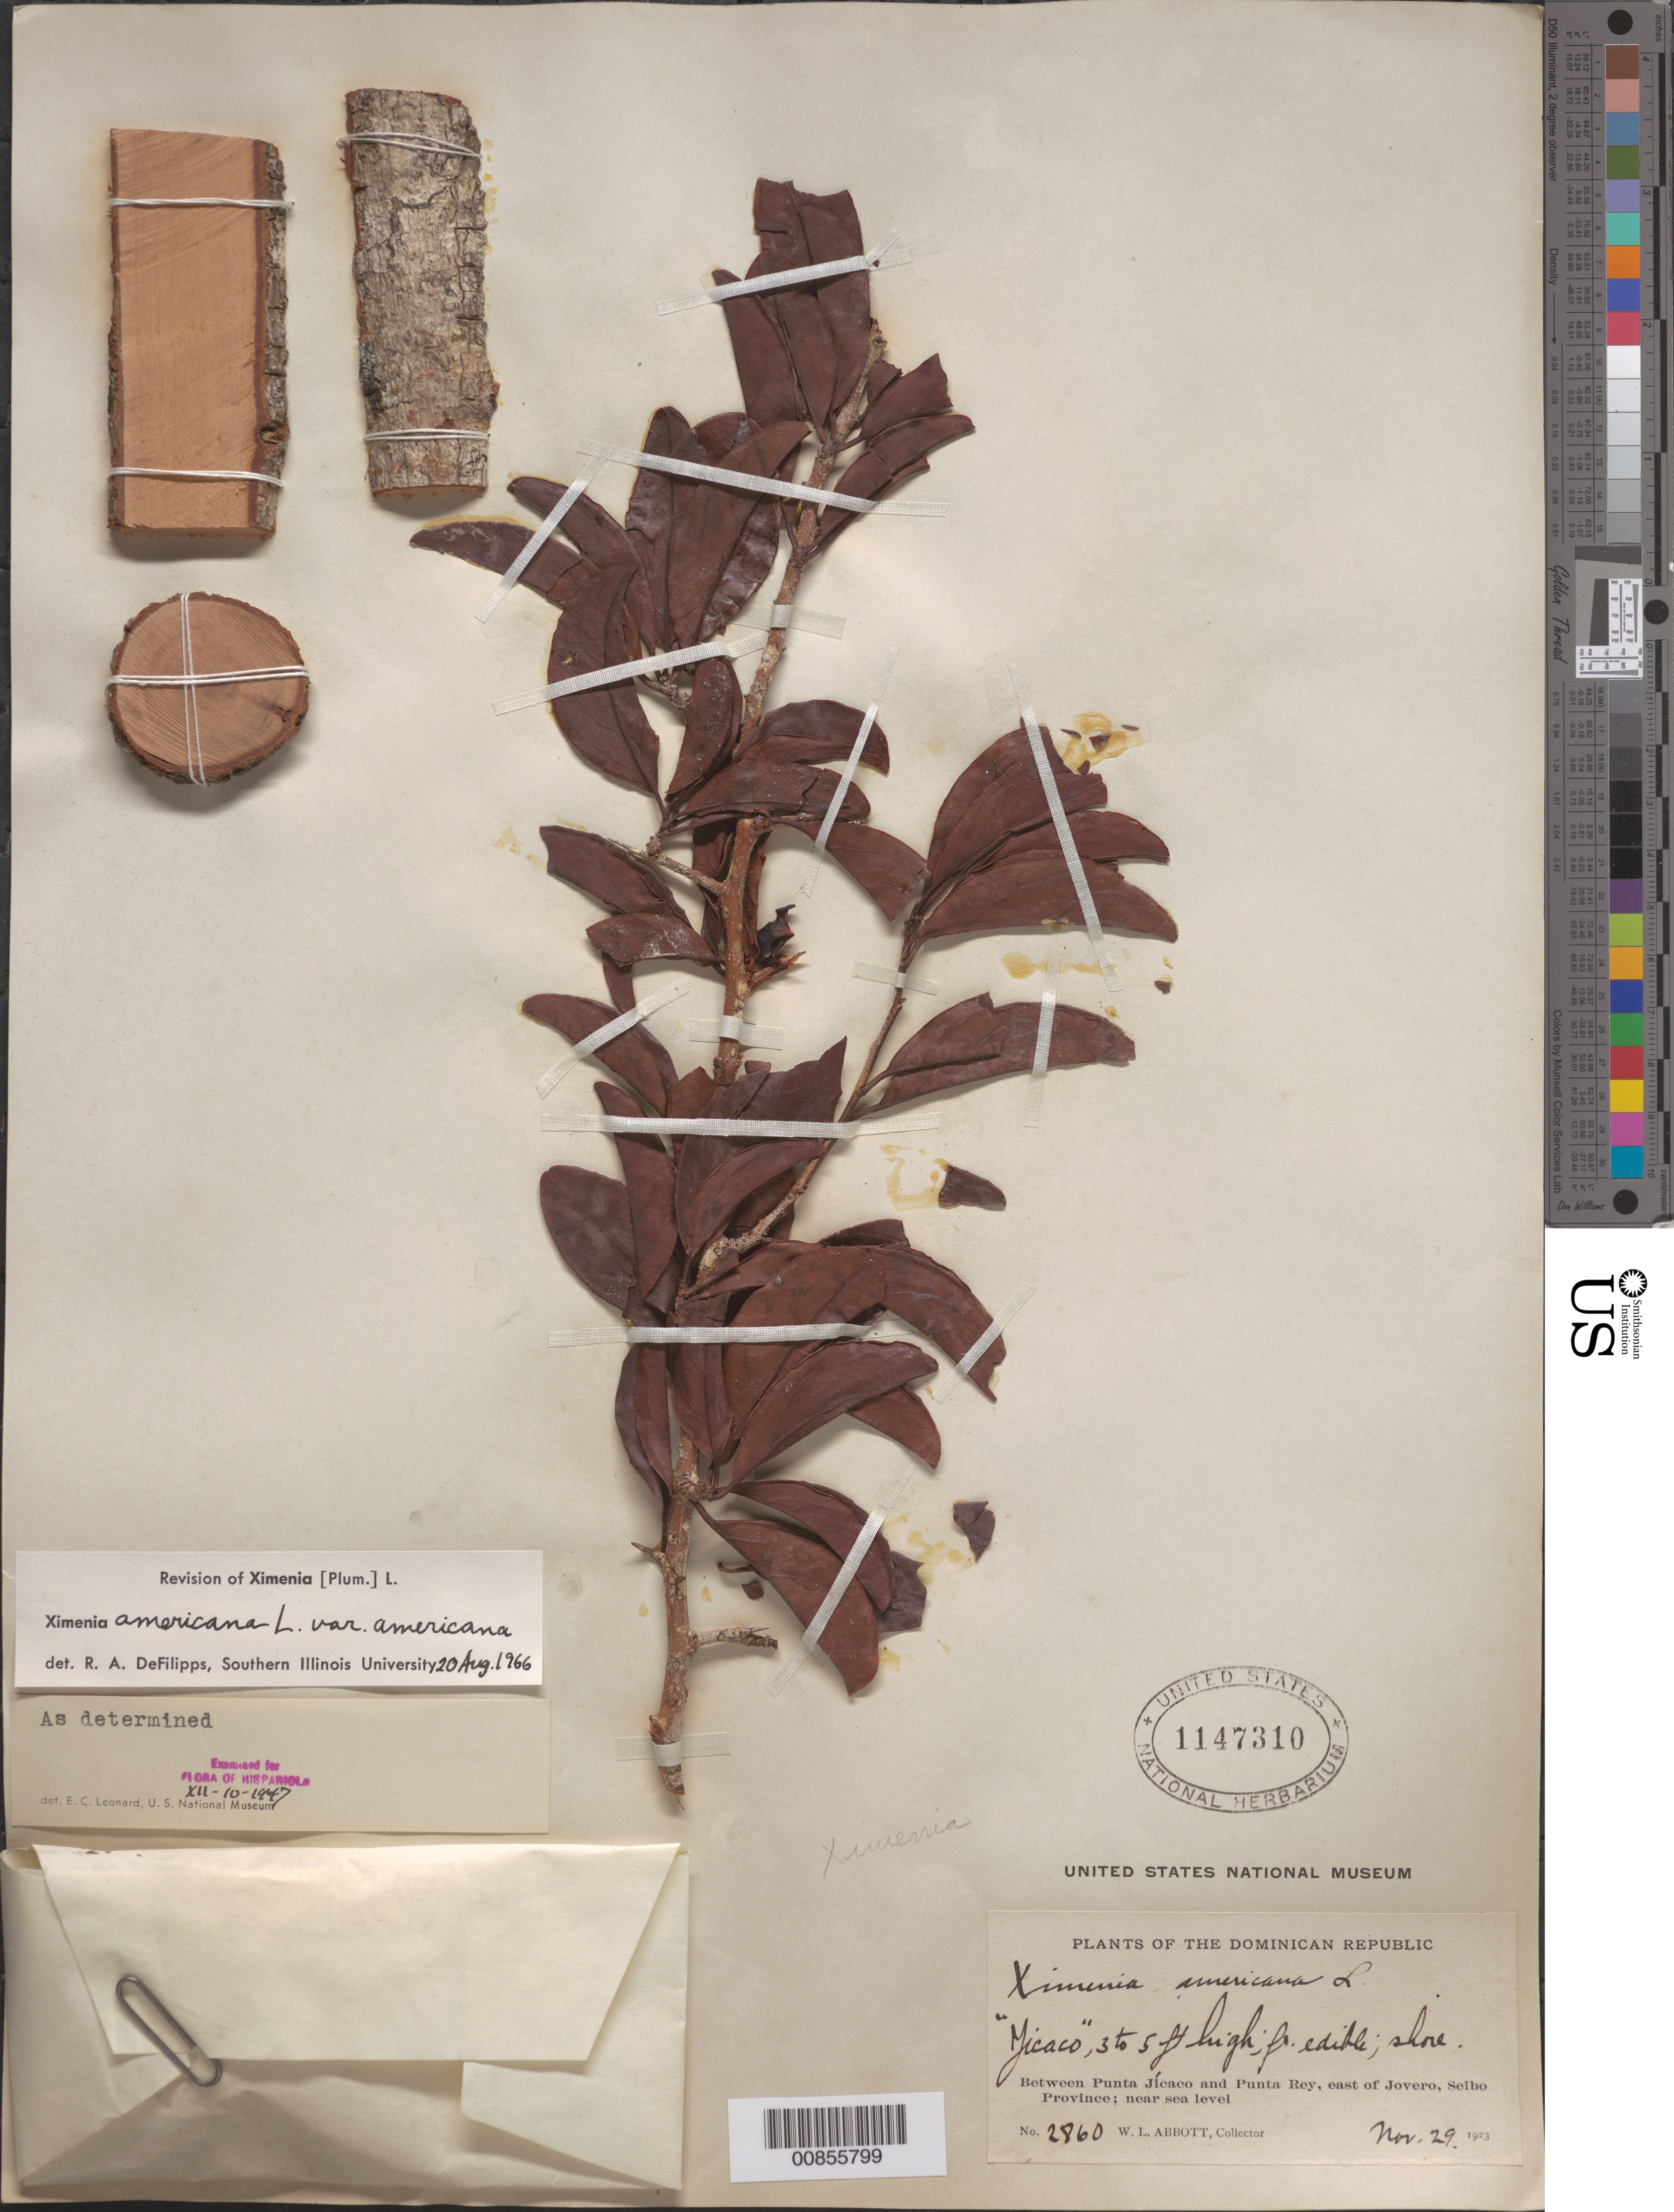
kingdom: Plantae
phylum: Tracheophyta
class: Magnoliopsida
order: Santalales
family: Ximeniaceae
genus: Ximenia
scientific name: Ximenia americana var. americana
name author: L.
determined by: DeFilipps, R. A.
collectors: W. L. Abbott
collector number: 2860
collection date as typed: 29 Nov 1923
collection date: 1923-11-29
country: Dominican Republic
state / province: El Seibo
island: Hispaniola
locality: Between Punta Jícaco and Punta Rey, east of Jovero. Shore.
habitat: Shore.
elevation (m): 0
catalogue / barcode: US 1147310